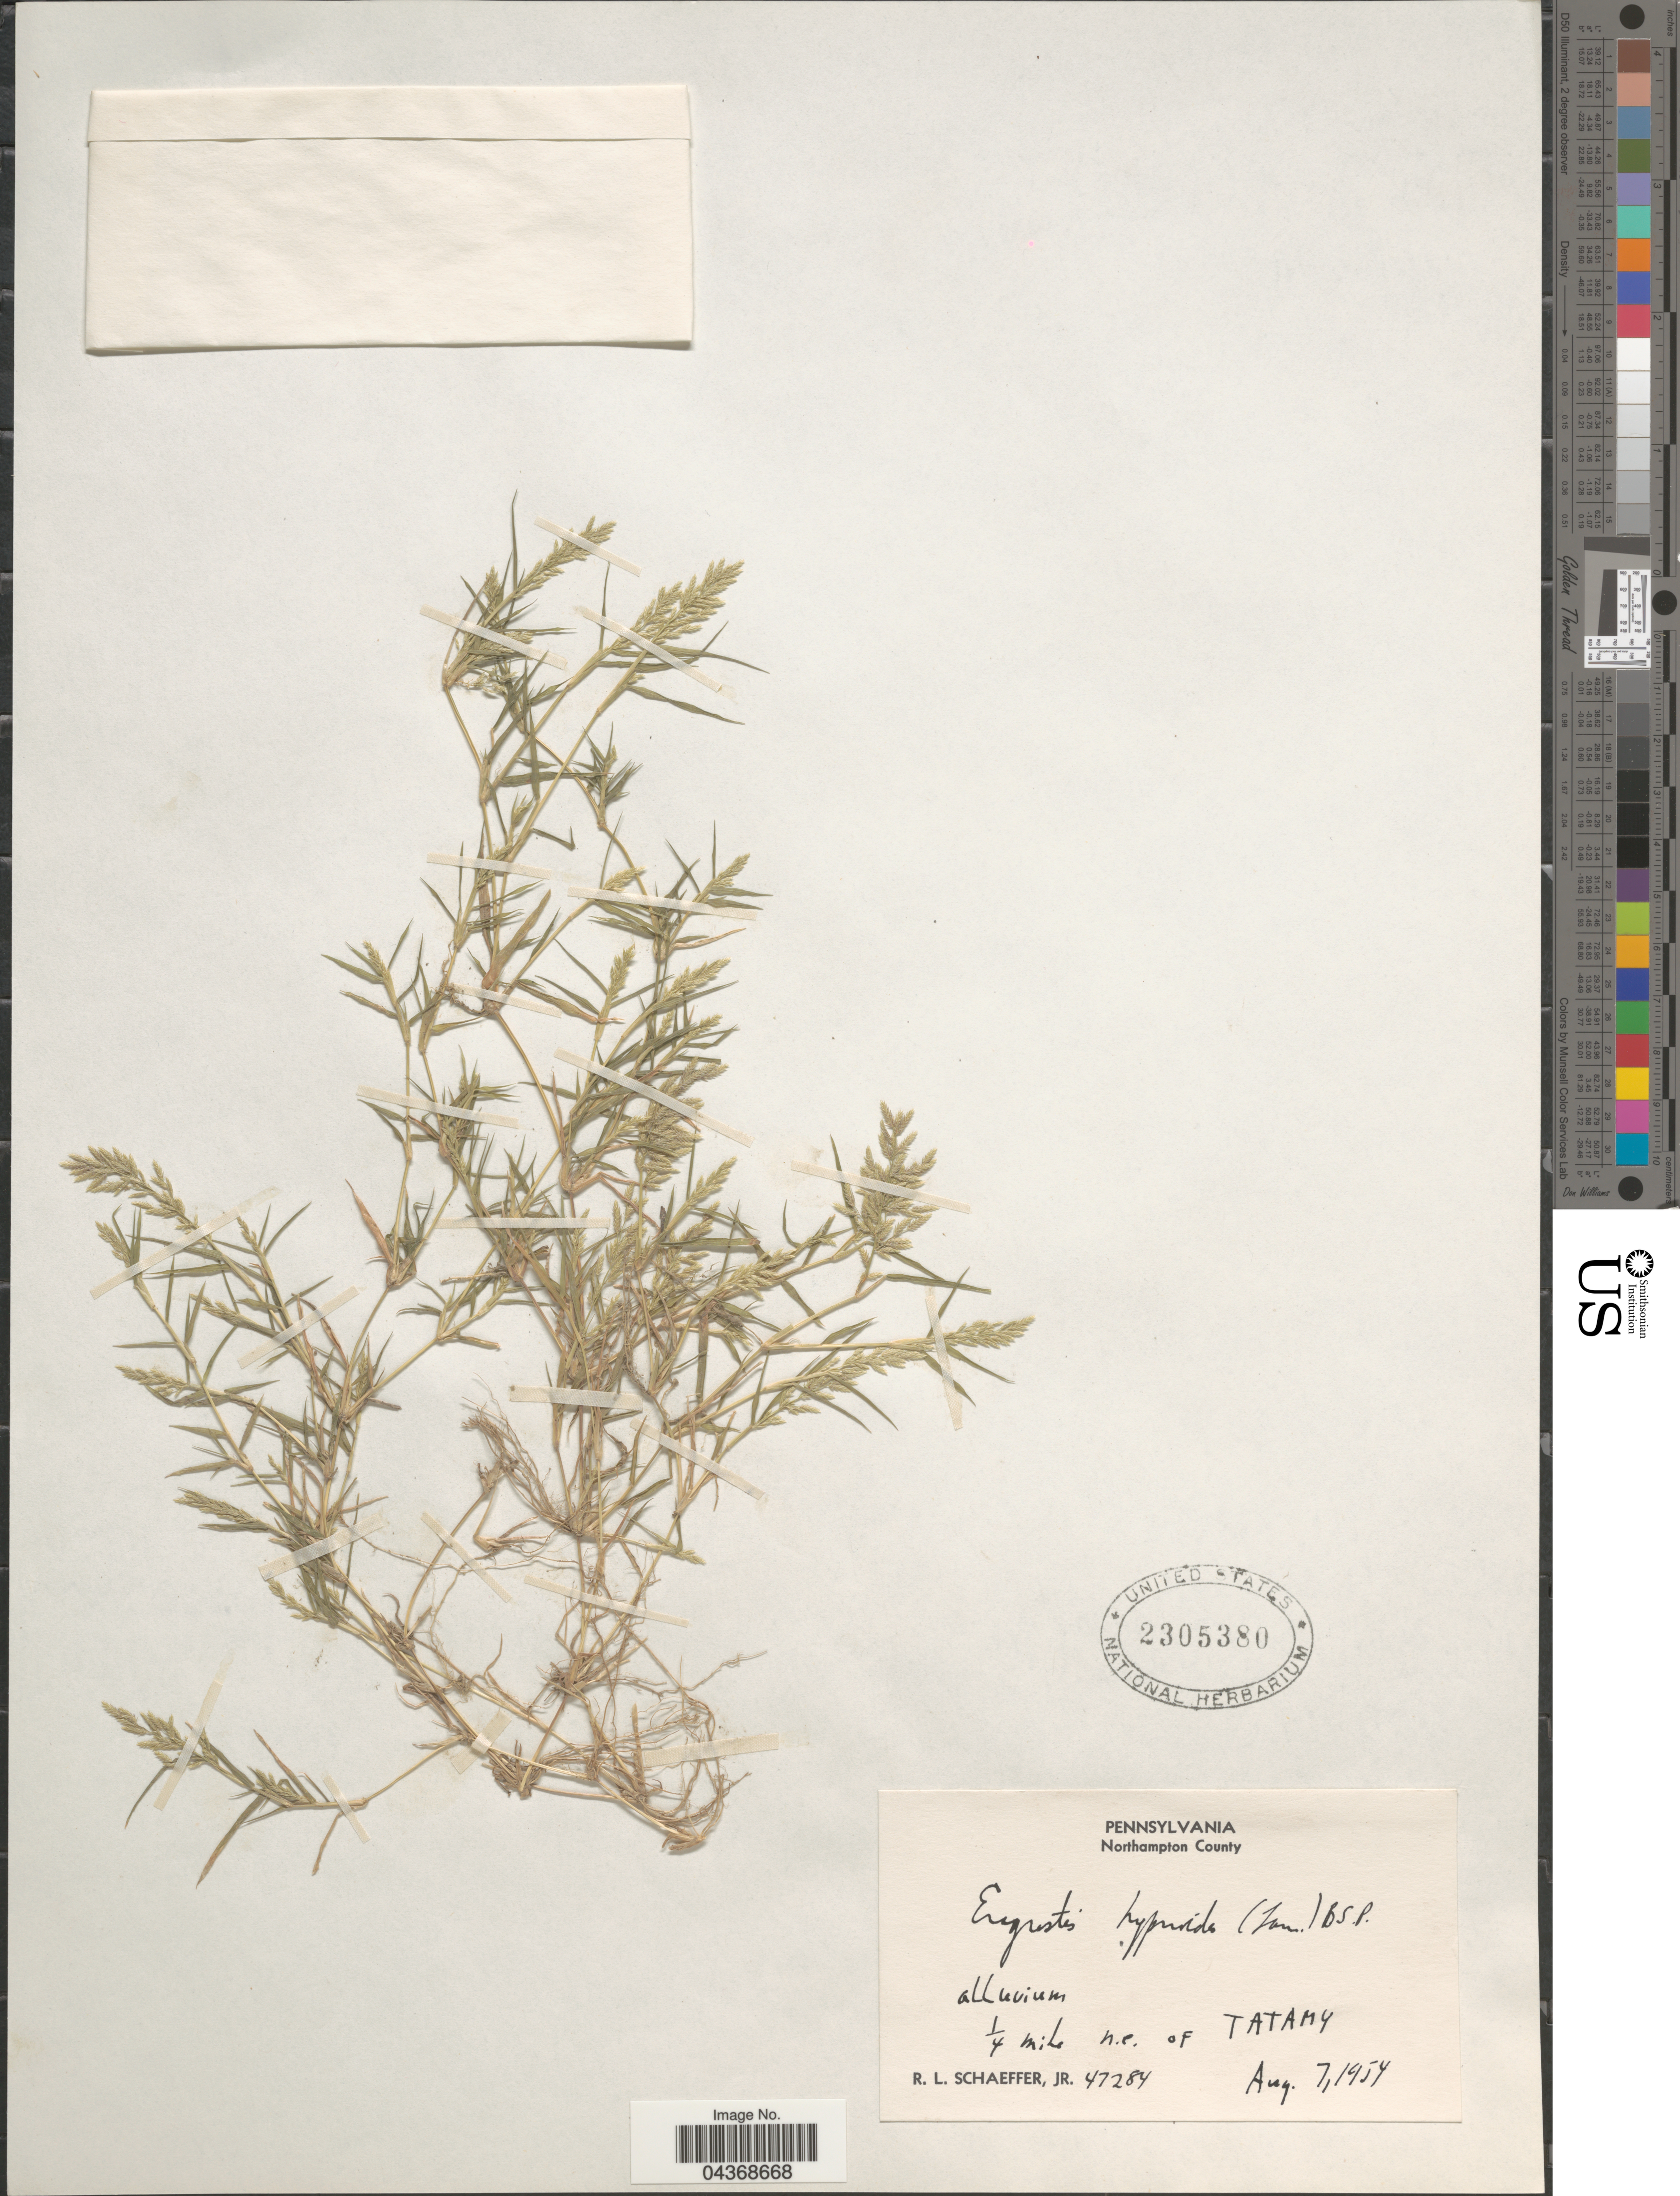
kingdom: Plantae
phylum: Tracheophyta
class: Liliopsida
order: Poales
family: Poaceae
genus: Eragrostis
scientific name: Eragrostis hypnoides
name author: (Lam.) Britton, Stearns & Poggenb.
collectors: R. L. Schaeffer Jr.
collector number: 47284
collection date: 1954-08-07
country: United States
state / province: Pennsylvania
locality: Northampton County. ¼ mile n.e. of Tatamy.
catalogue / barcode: US 2305380